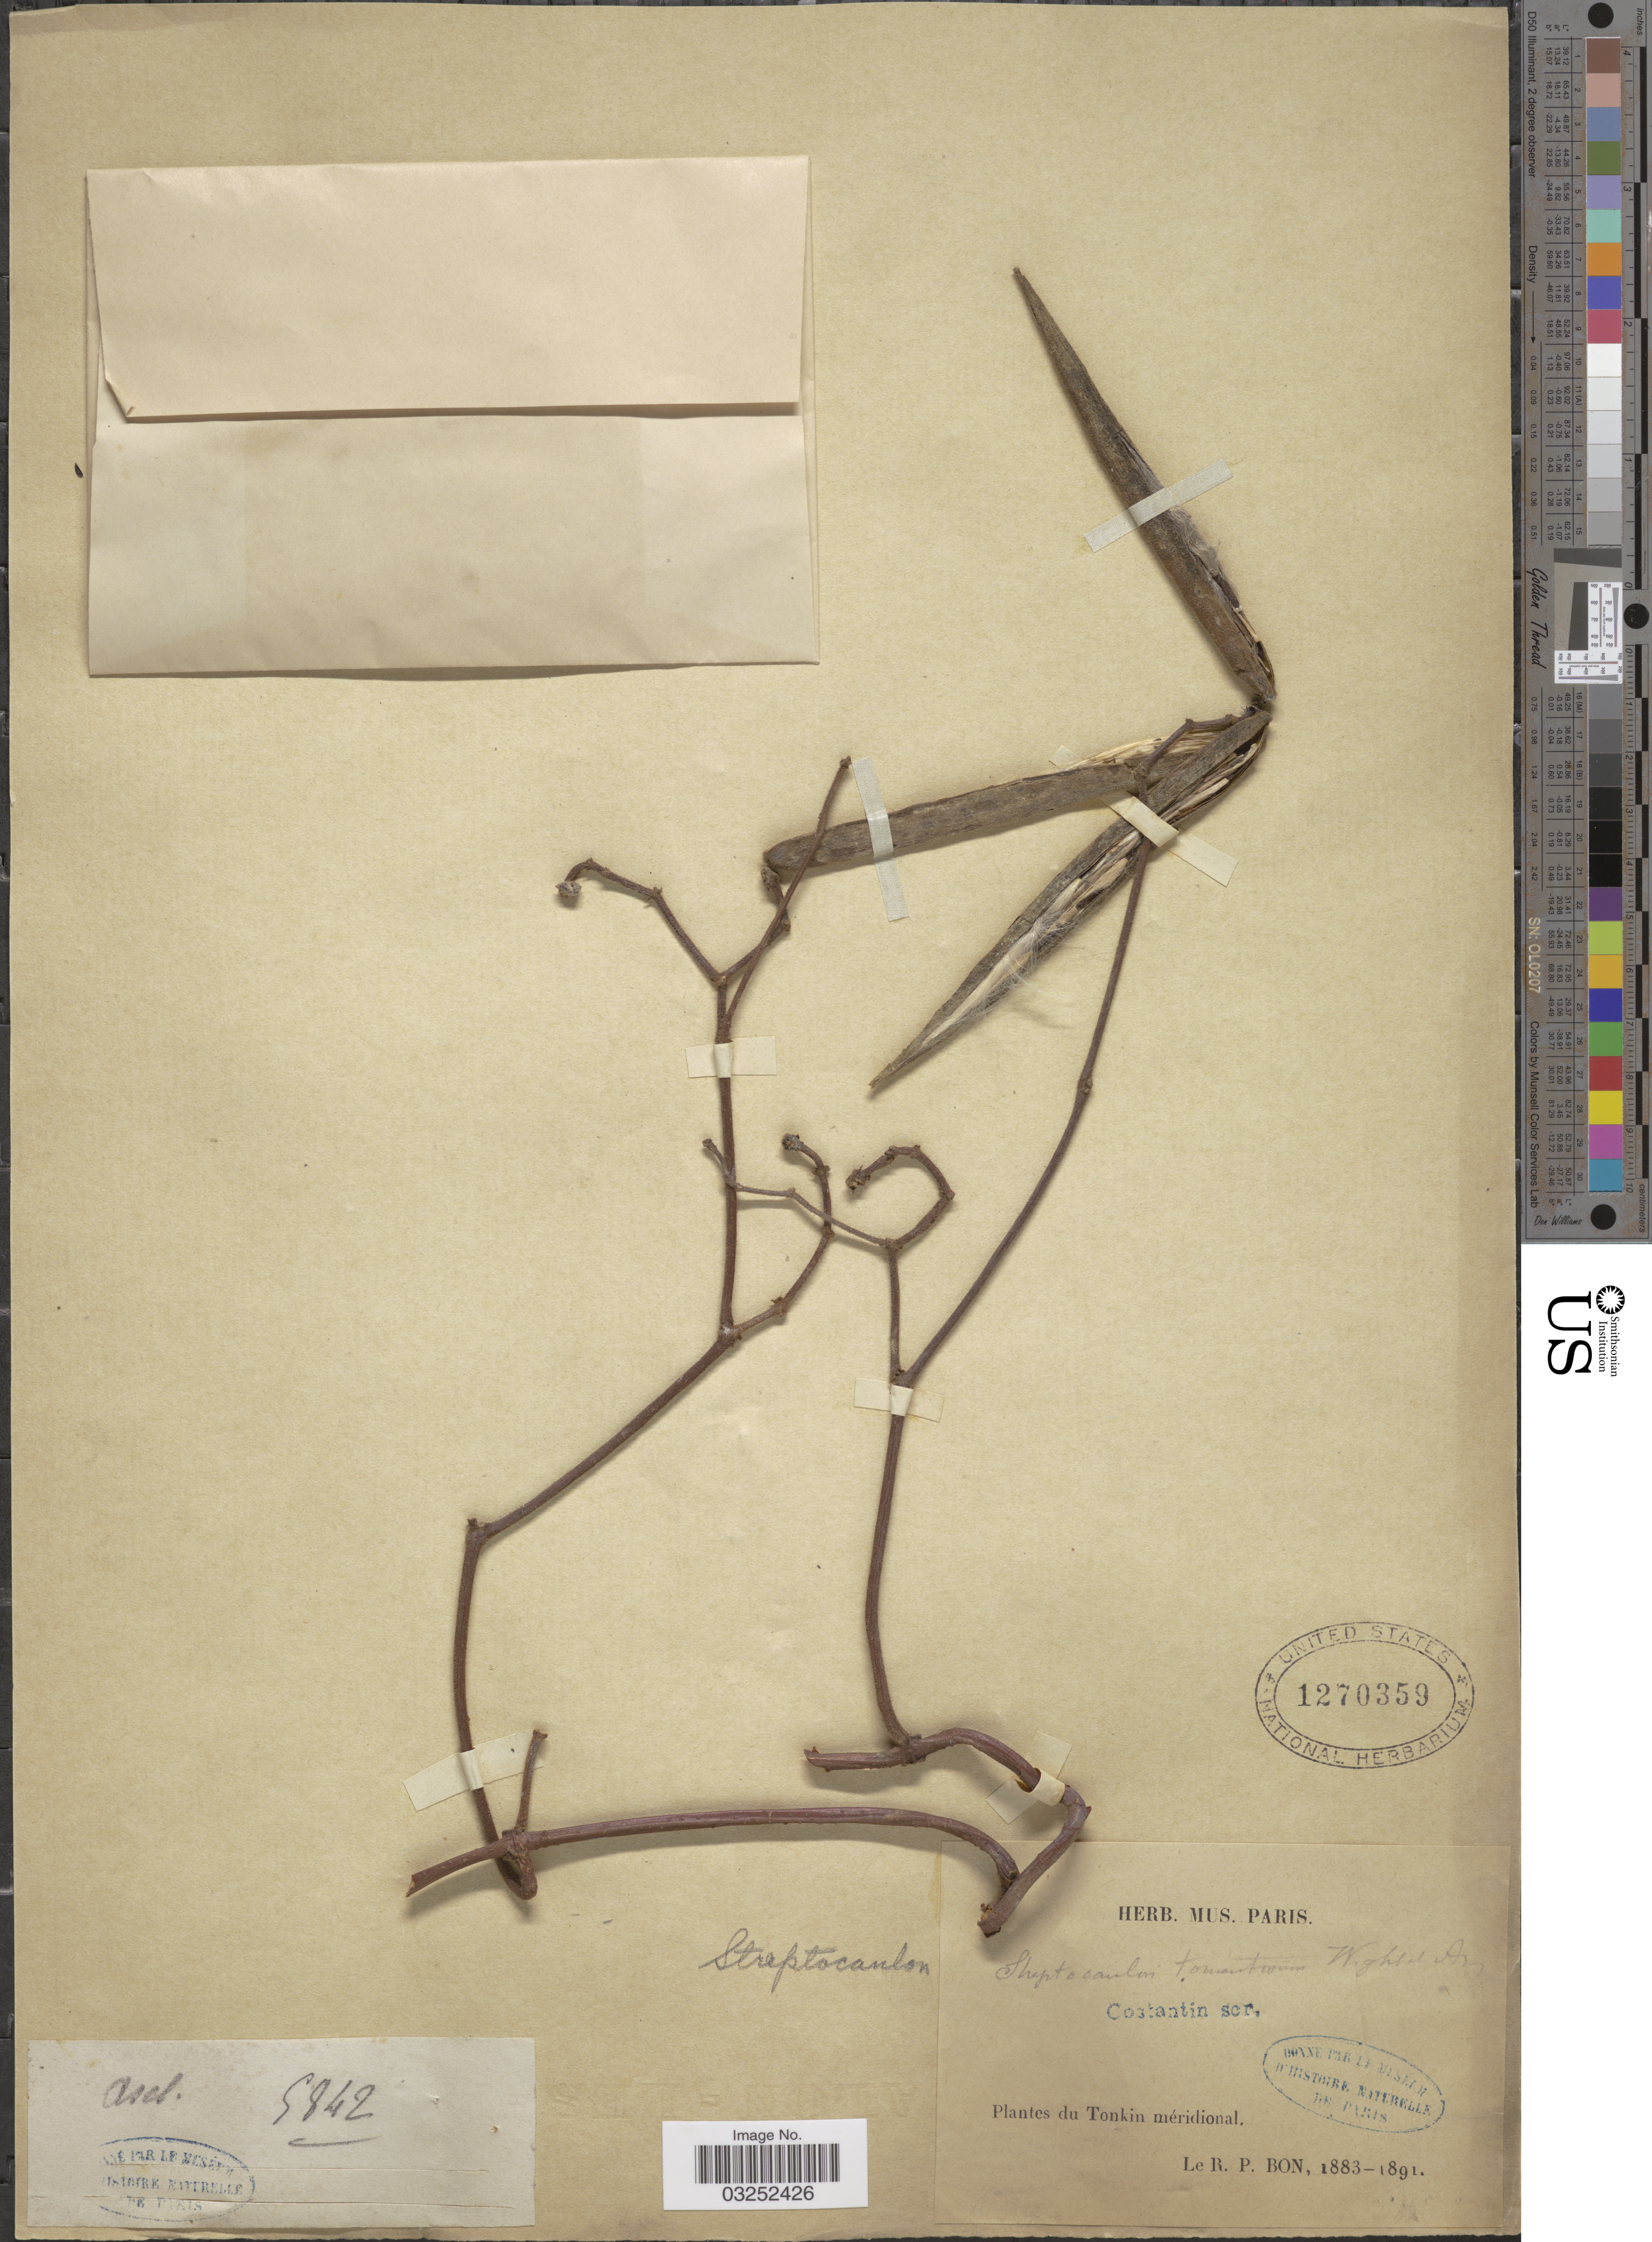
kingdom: Plantae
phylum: Tracheophyta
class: Magnoliopsida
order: Gentianales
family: Apocynaceae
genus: Streptocaulon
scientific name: Streptocaulon tomentosum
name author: Wight & Arn.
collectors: R. Bon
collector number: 5842?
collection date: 1883/1891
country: Vietnam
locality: Tonkin méridional.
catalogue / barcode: US 1270359